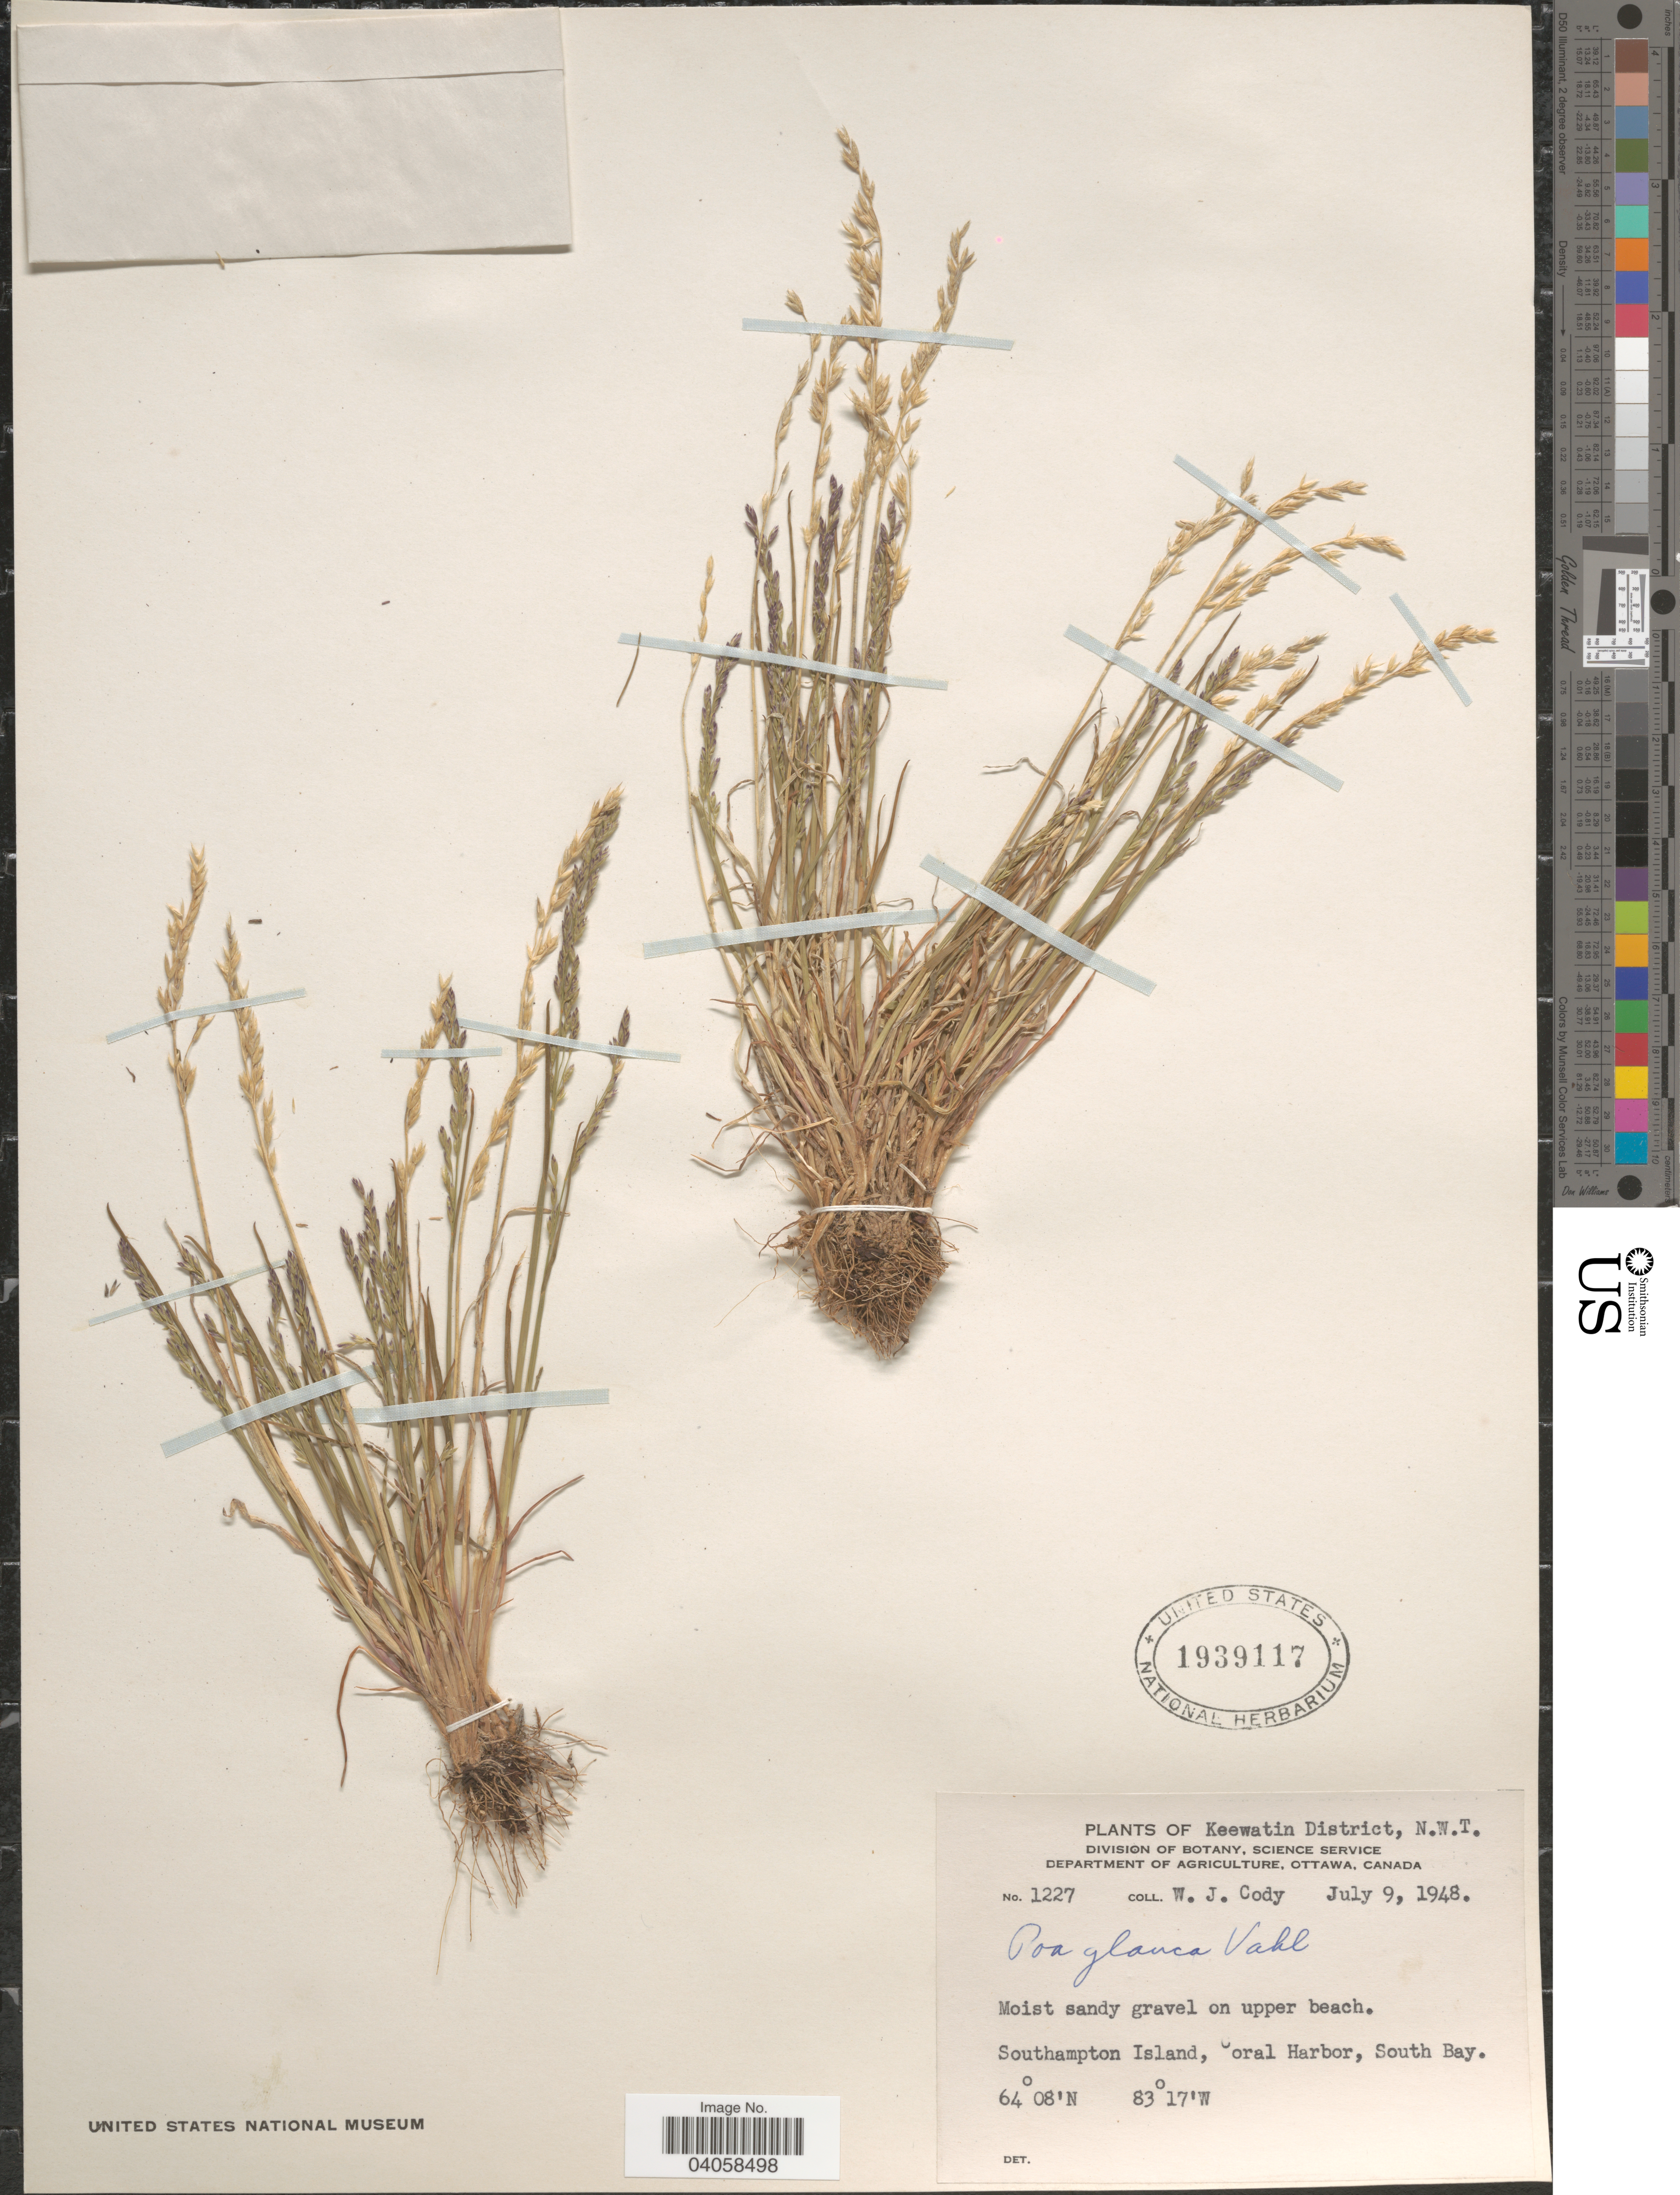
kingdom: Plantae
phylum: Tracheophyta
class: Liliopsida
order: Poales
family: Poaceae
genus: Poa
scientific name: Poa glauca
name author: Vahl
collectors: W. Cody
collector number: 1227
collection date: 1948-07-09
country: Canada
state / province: Northwest Territories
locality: Keewatin District. On upper beach. Southampton Island, Coral Harbor, South Bay.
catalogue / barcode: US 1939117